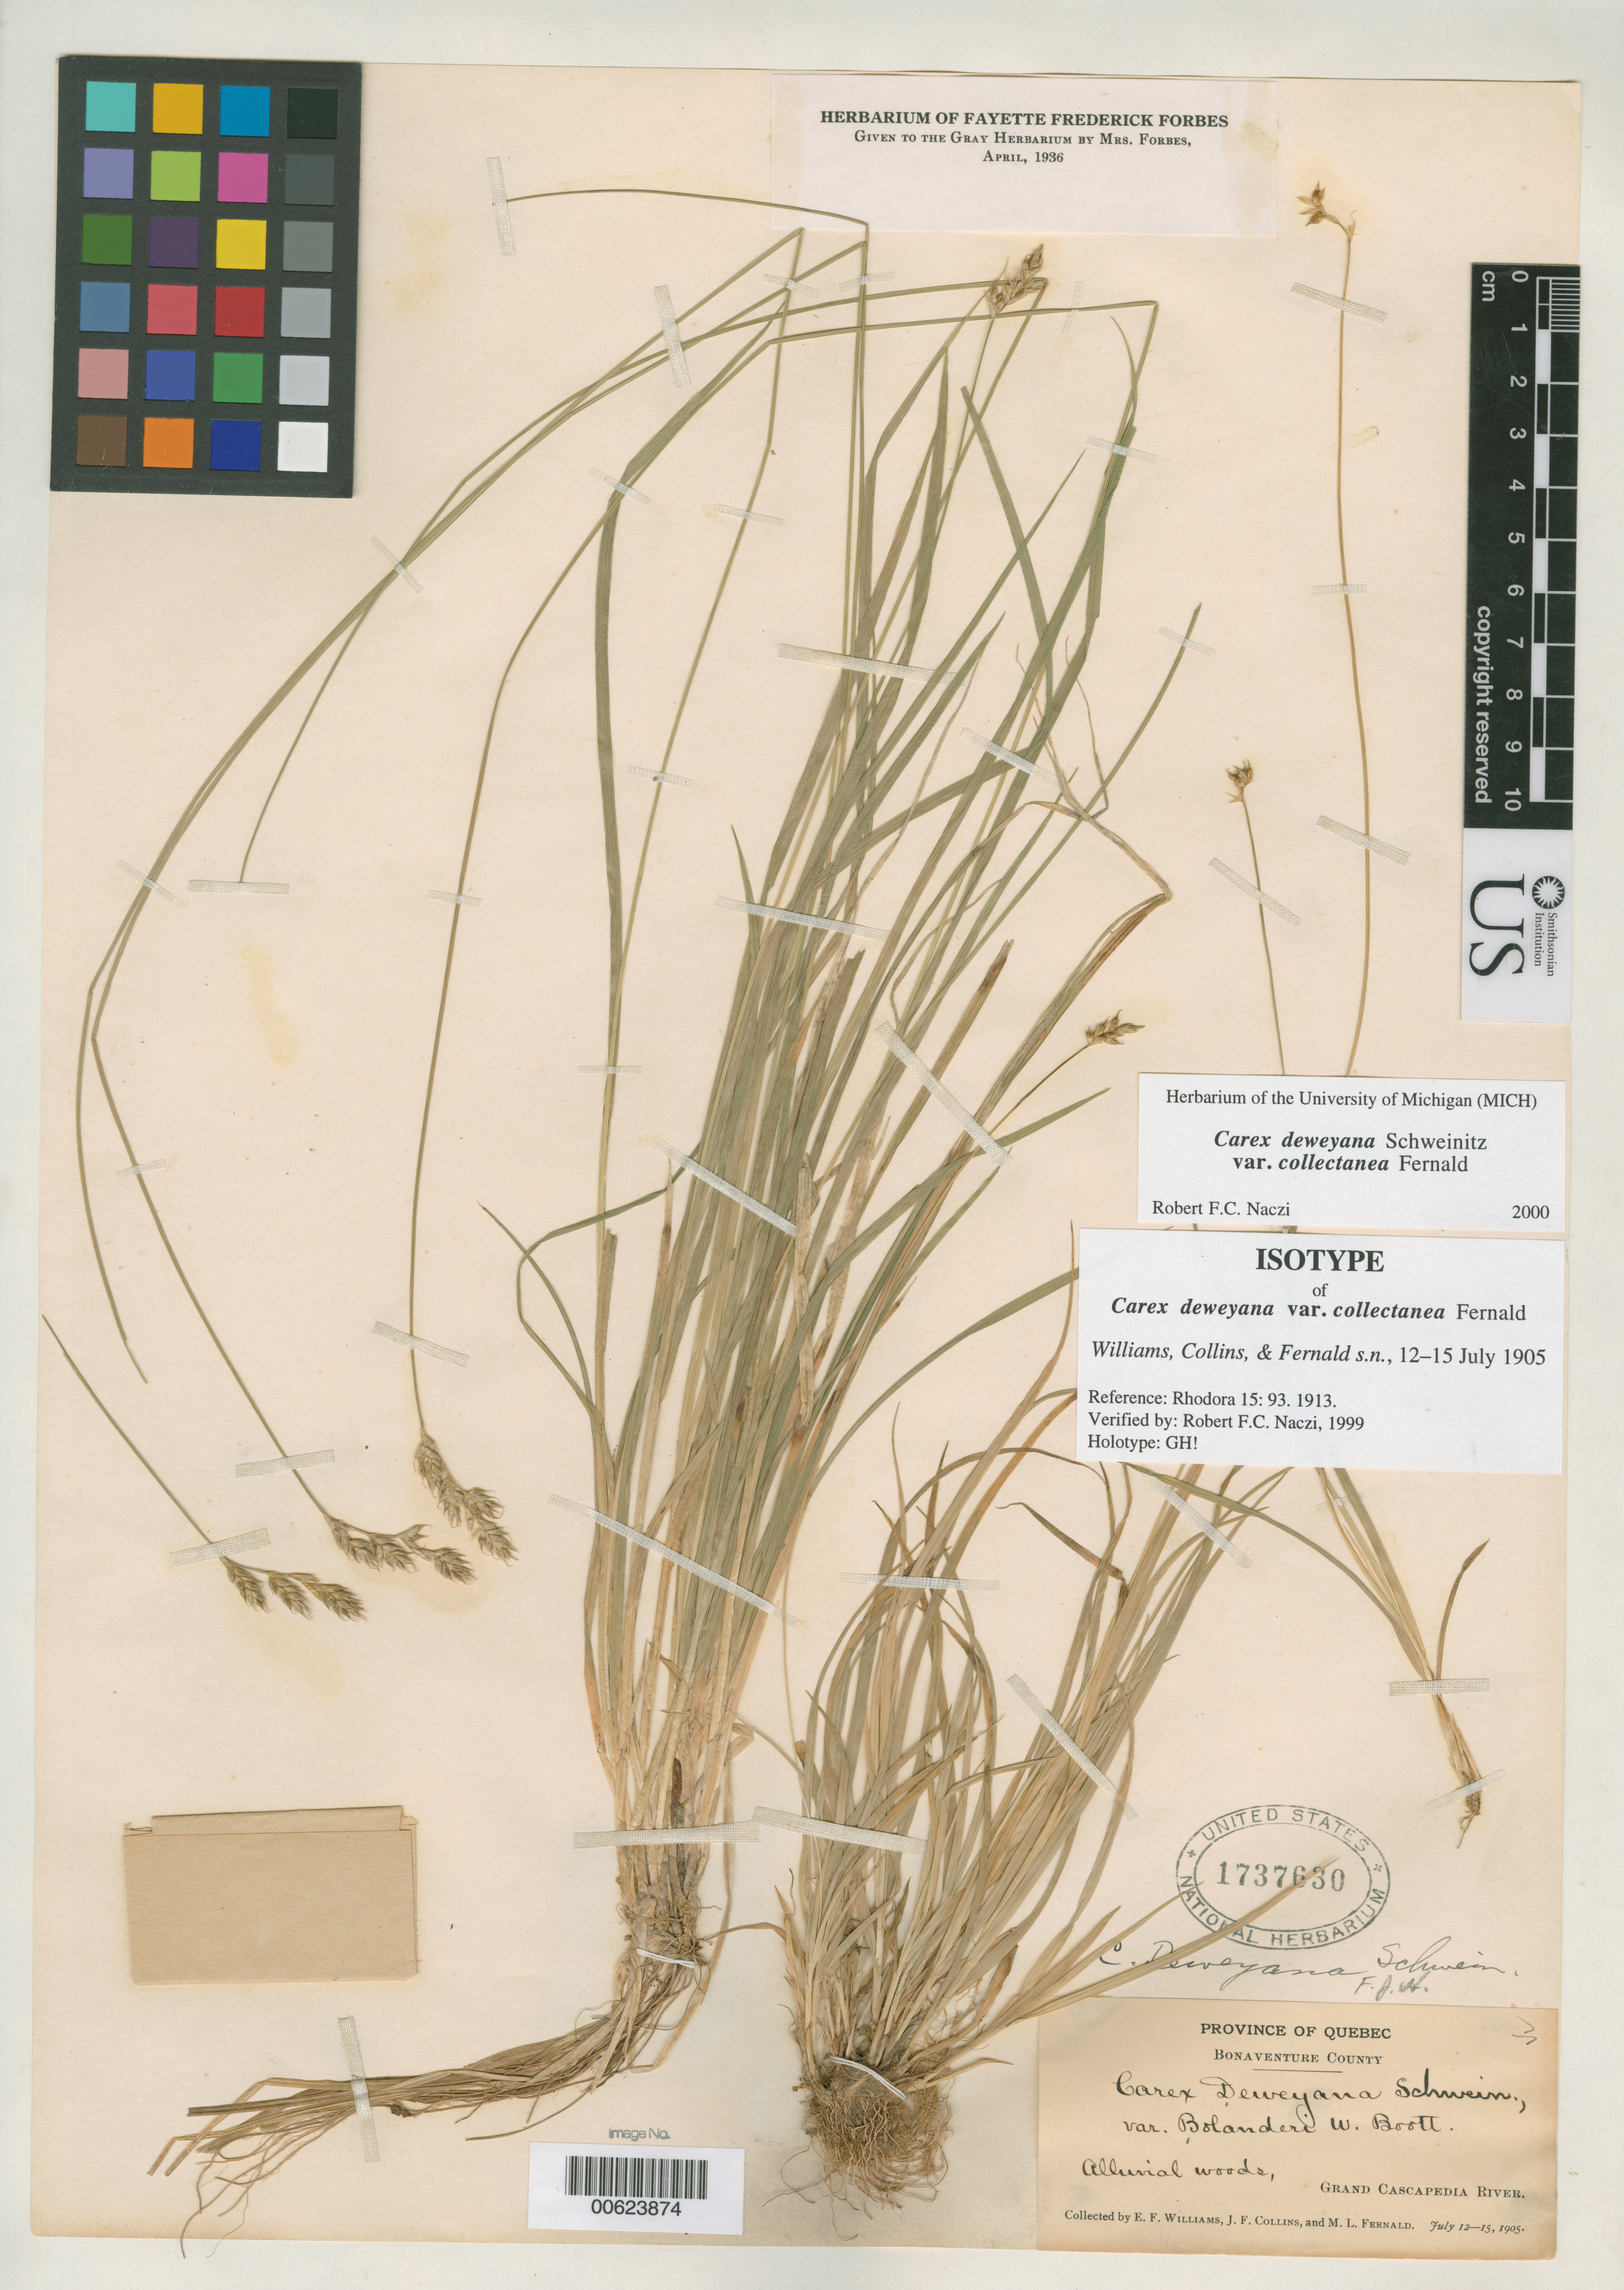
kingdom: Plantae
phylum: Tracheophyta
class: Liliopsida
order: Poales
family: Cyperaceae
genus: Carex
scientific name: Carex deweyana var. collectanea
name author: Fernald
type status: Isotype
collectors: E. F. Williams, J. Collins & M. L. Fernald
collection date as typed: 12 Jul 1905 to 15 Jul 1905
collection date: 1905-07-12/1905-07-15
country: Canada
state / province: Quebec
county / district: Bonaventure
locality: Grand Cascapedia River.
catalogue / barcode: US 1737630